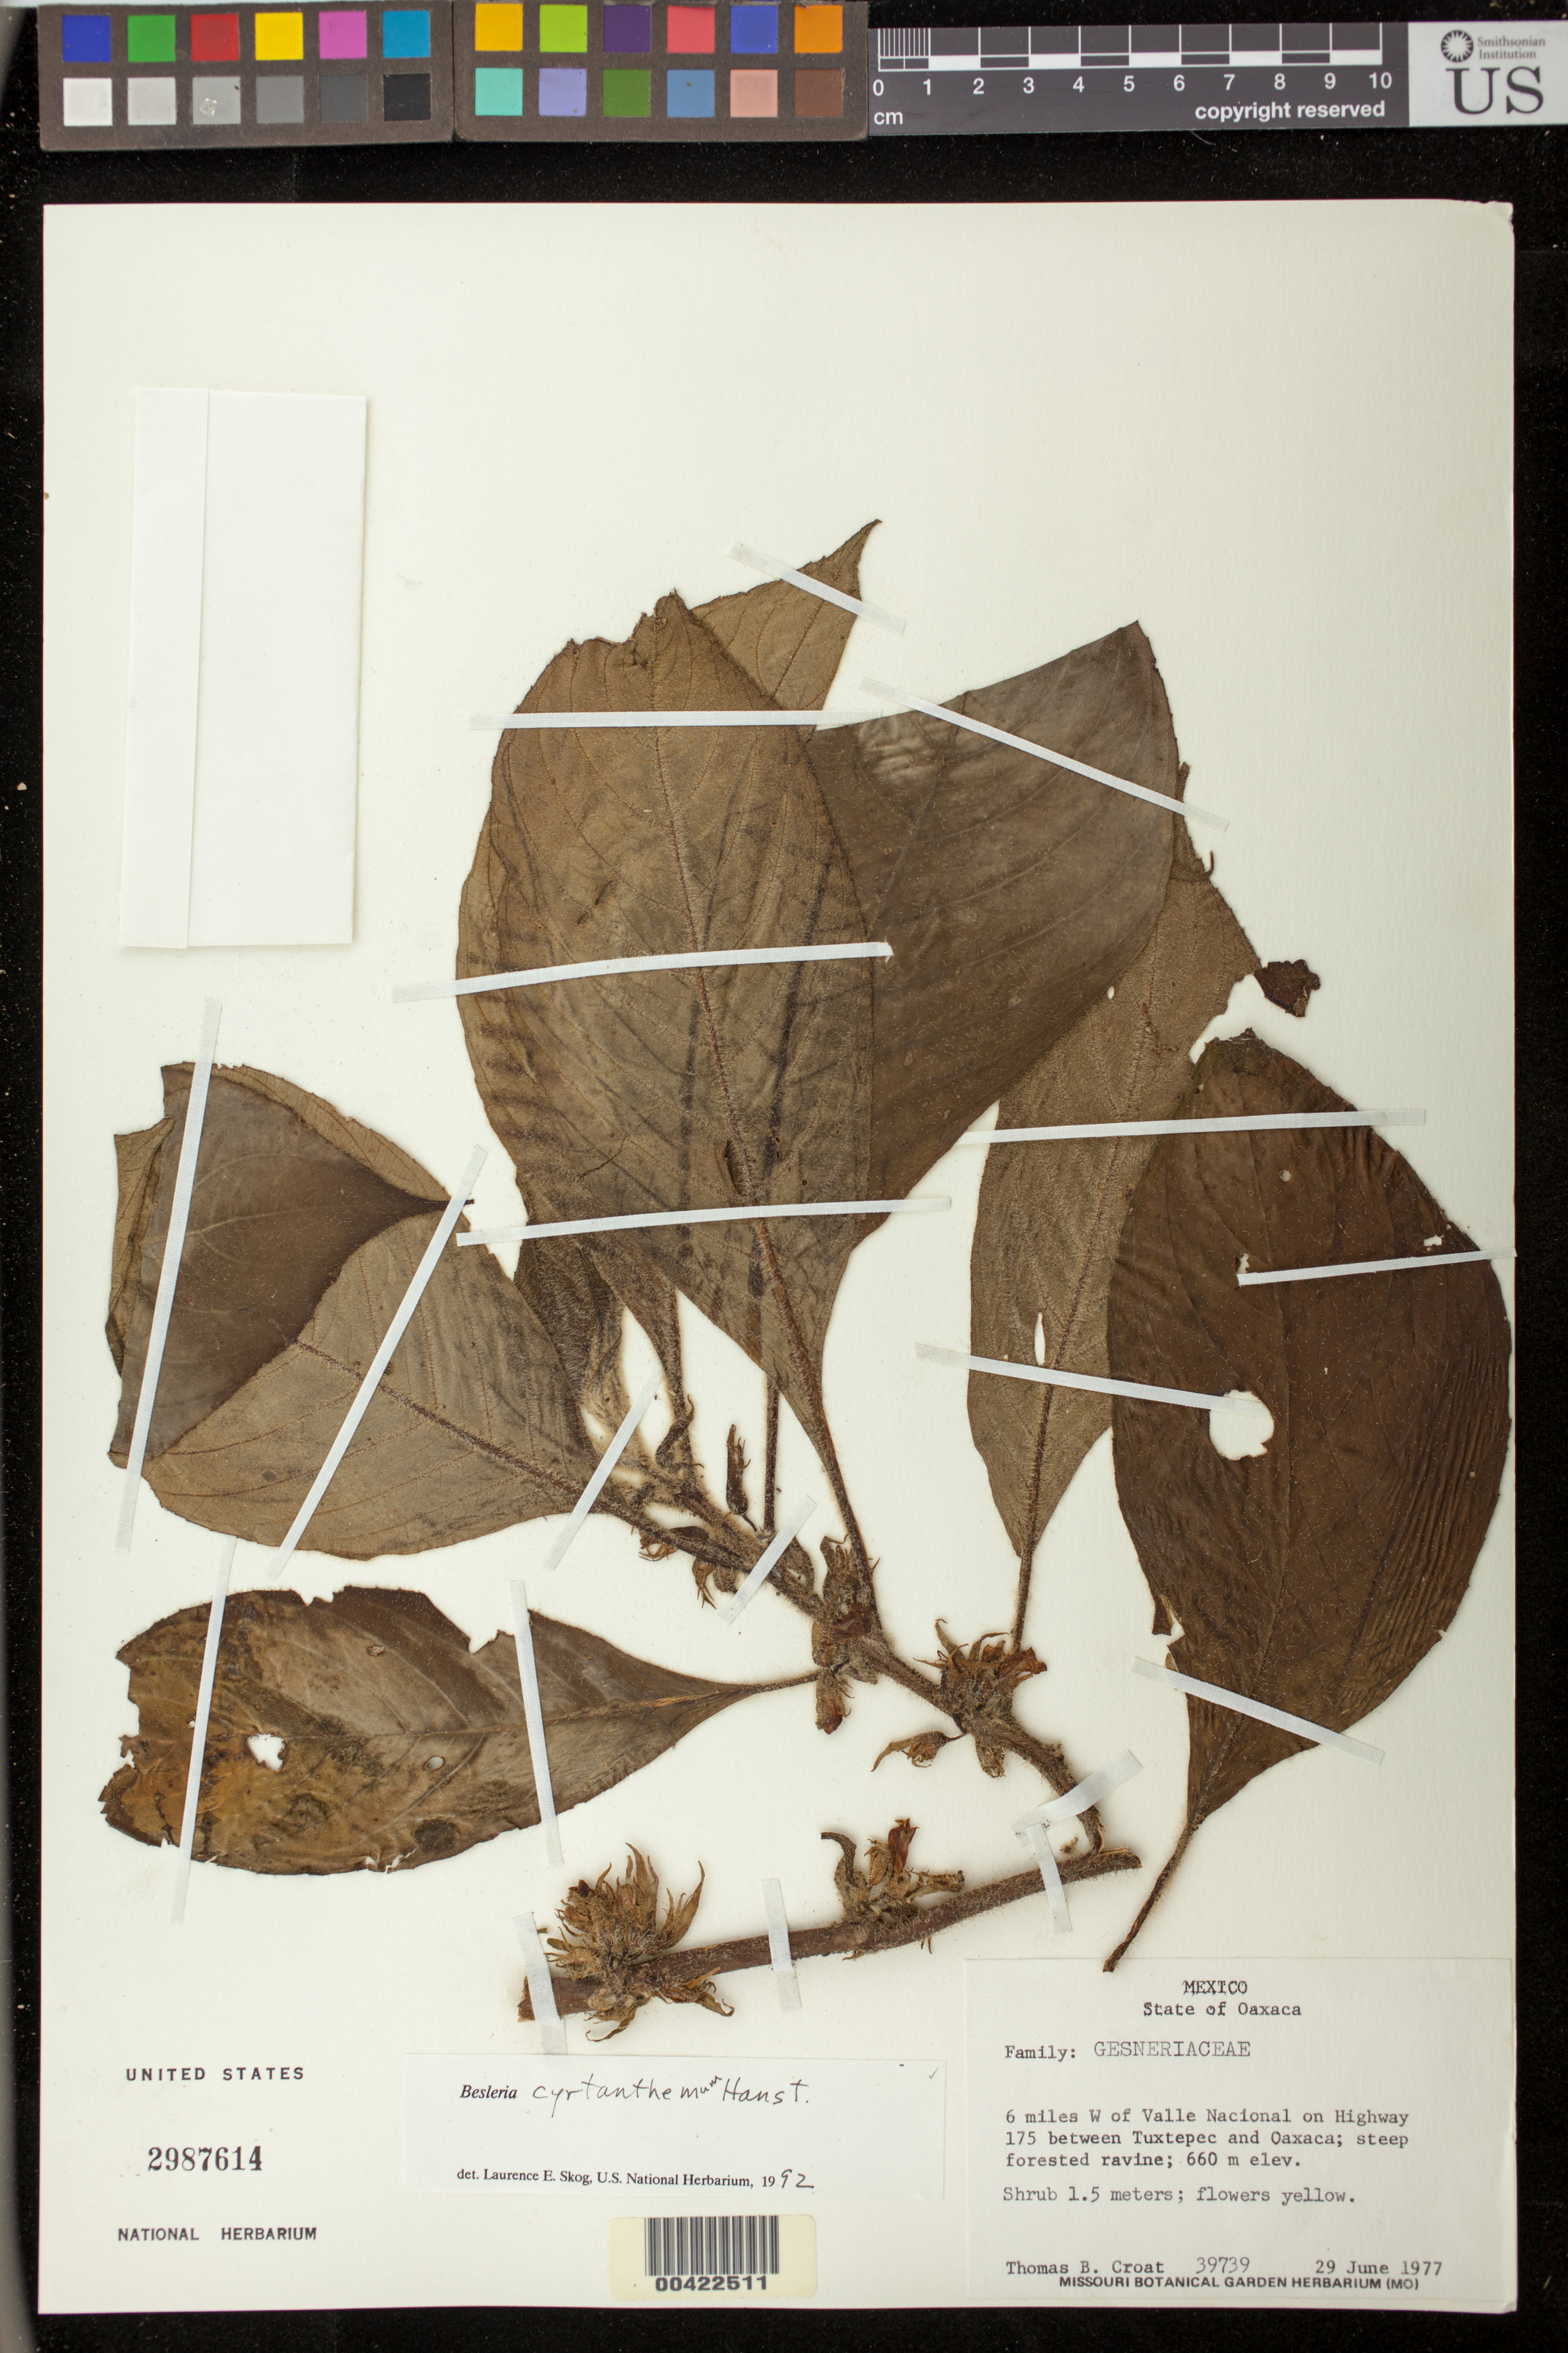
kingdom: Plantae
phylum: Tracheophyta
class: Magnoliopsida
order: Lamiales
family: Gesneriaceae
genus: Besleria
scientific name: Besleria cyrtanthemum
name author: Hanst.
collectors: T. B. Croat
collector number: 39739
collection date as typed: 29 Jun 1977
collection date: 1977-06-29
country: Mexico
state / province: Oaxaca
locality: Sierra de Juarez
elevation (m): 660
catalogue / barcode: US 2987614